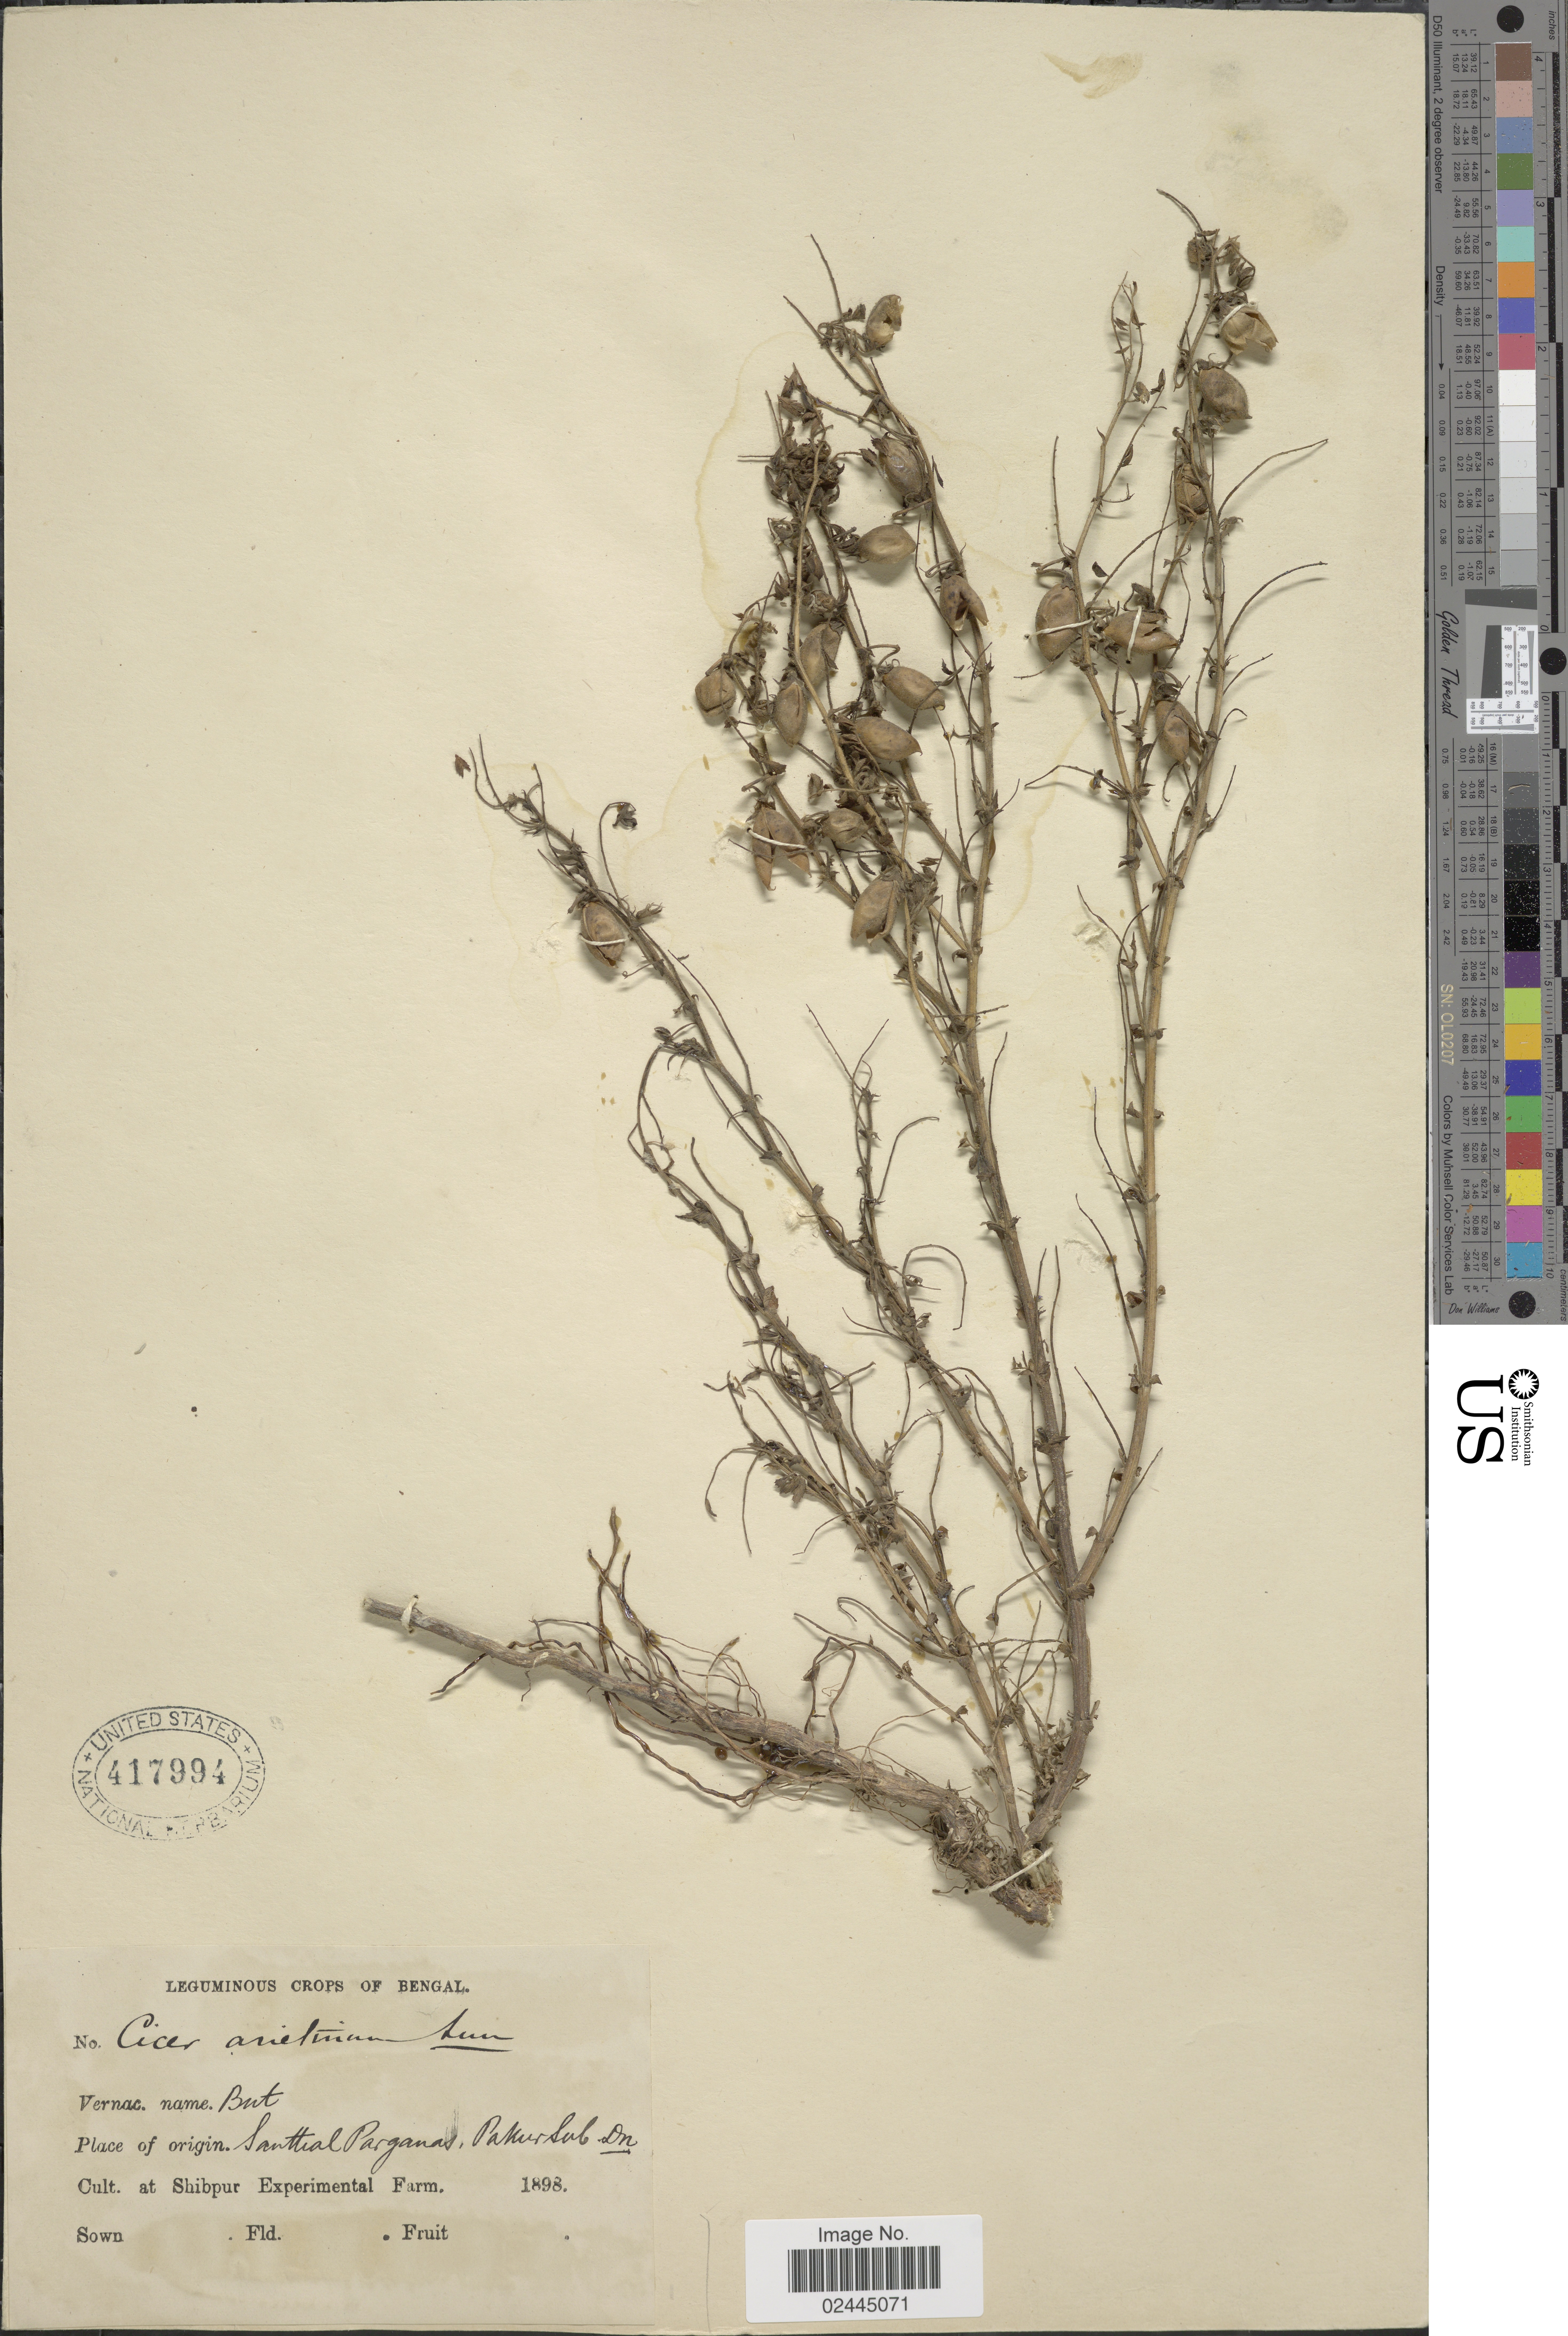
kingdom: Plantae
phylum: Tracheophyta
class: Magnoliopsida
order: Fabales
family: Fabaceae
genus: Cicer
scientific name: Cicer arietinum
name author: L.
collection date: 1898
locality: Bengal, Sathal Parganas. [unsure placement] Pakursab. Dn. [unsure placement]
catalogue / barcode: US 417994